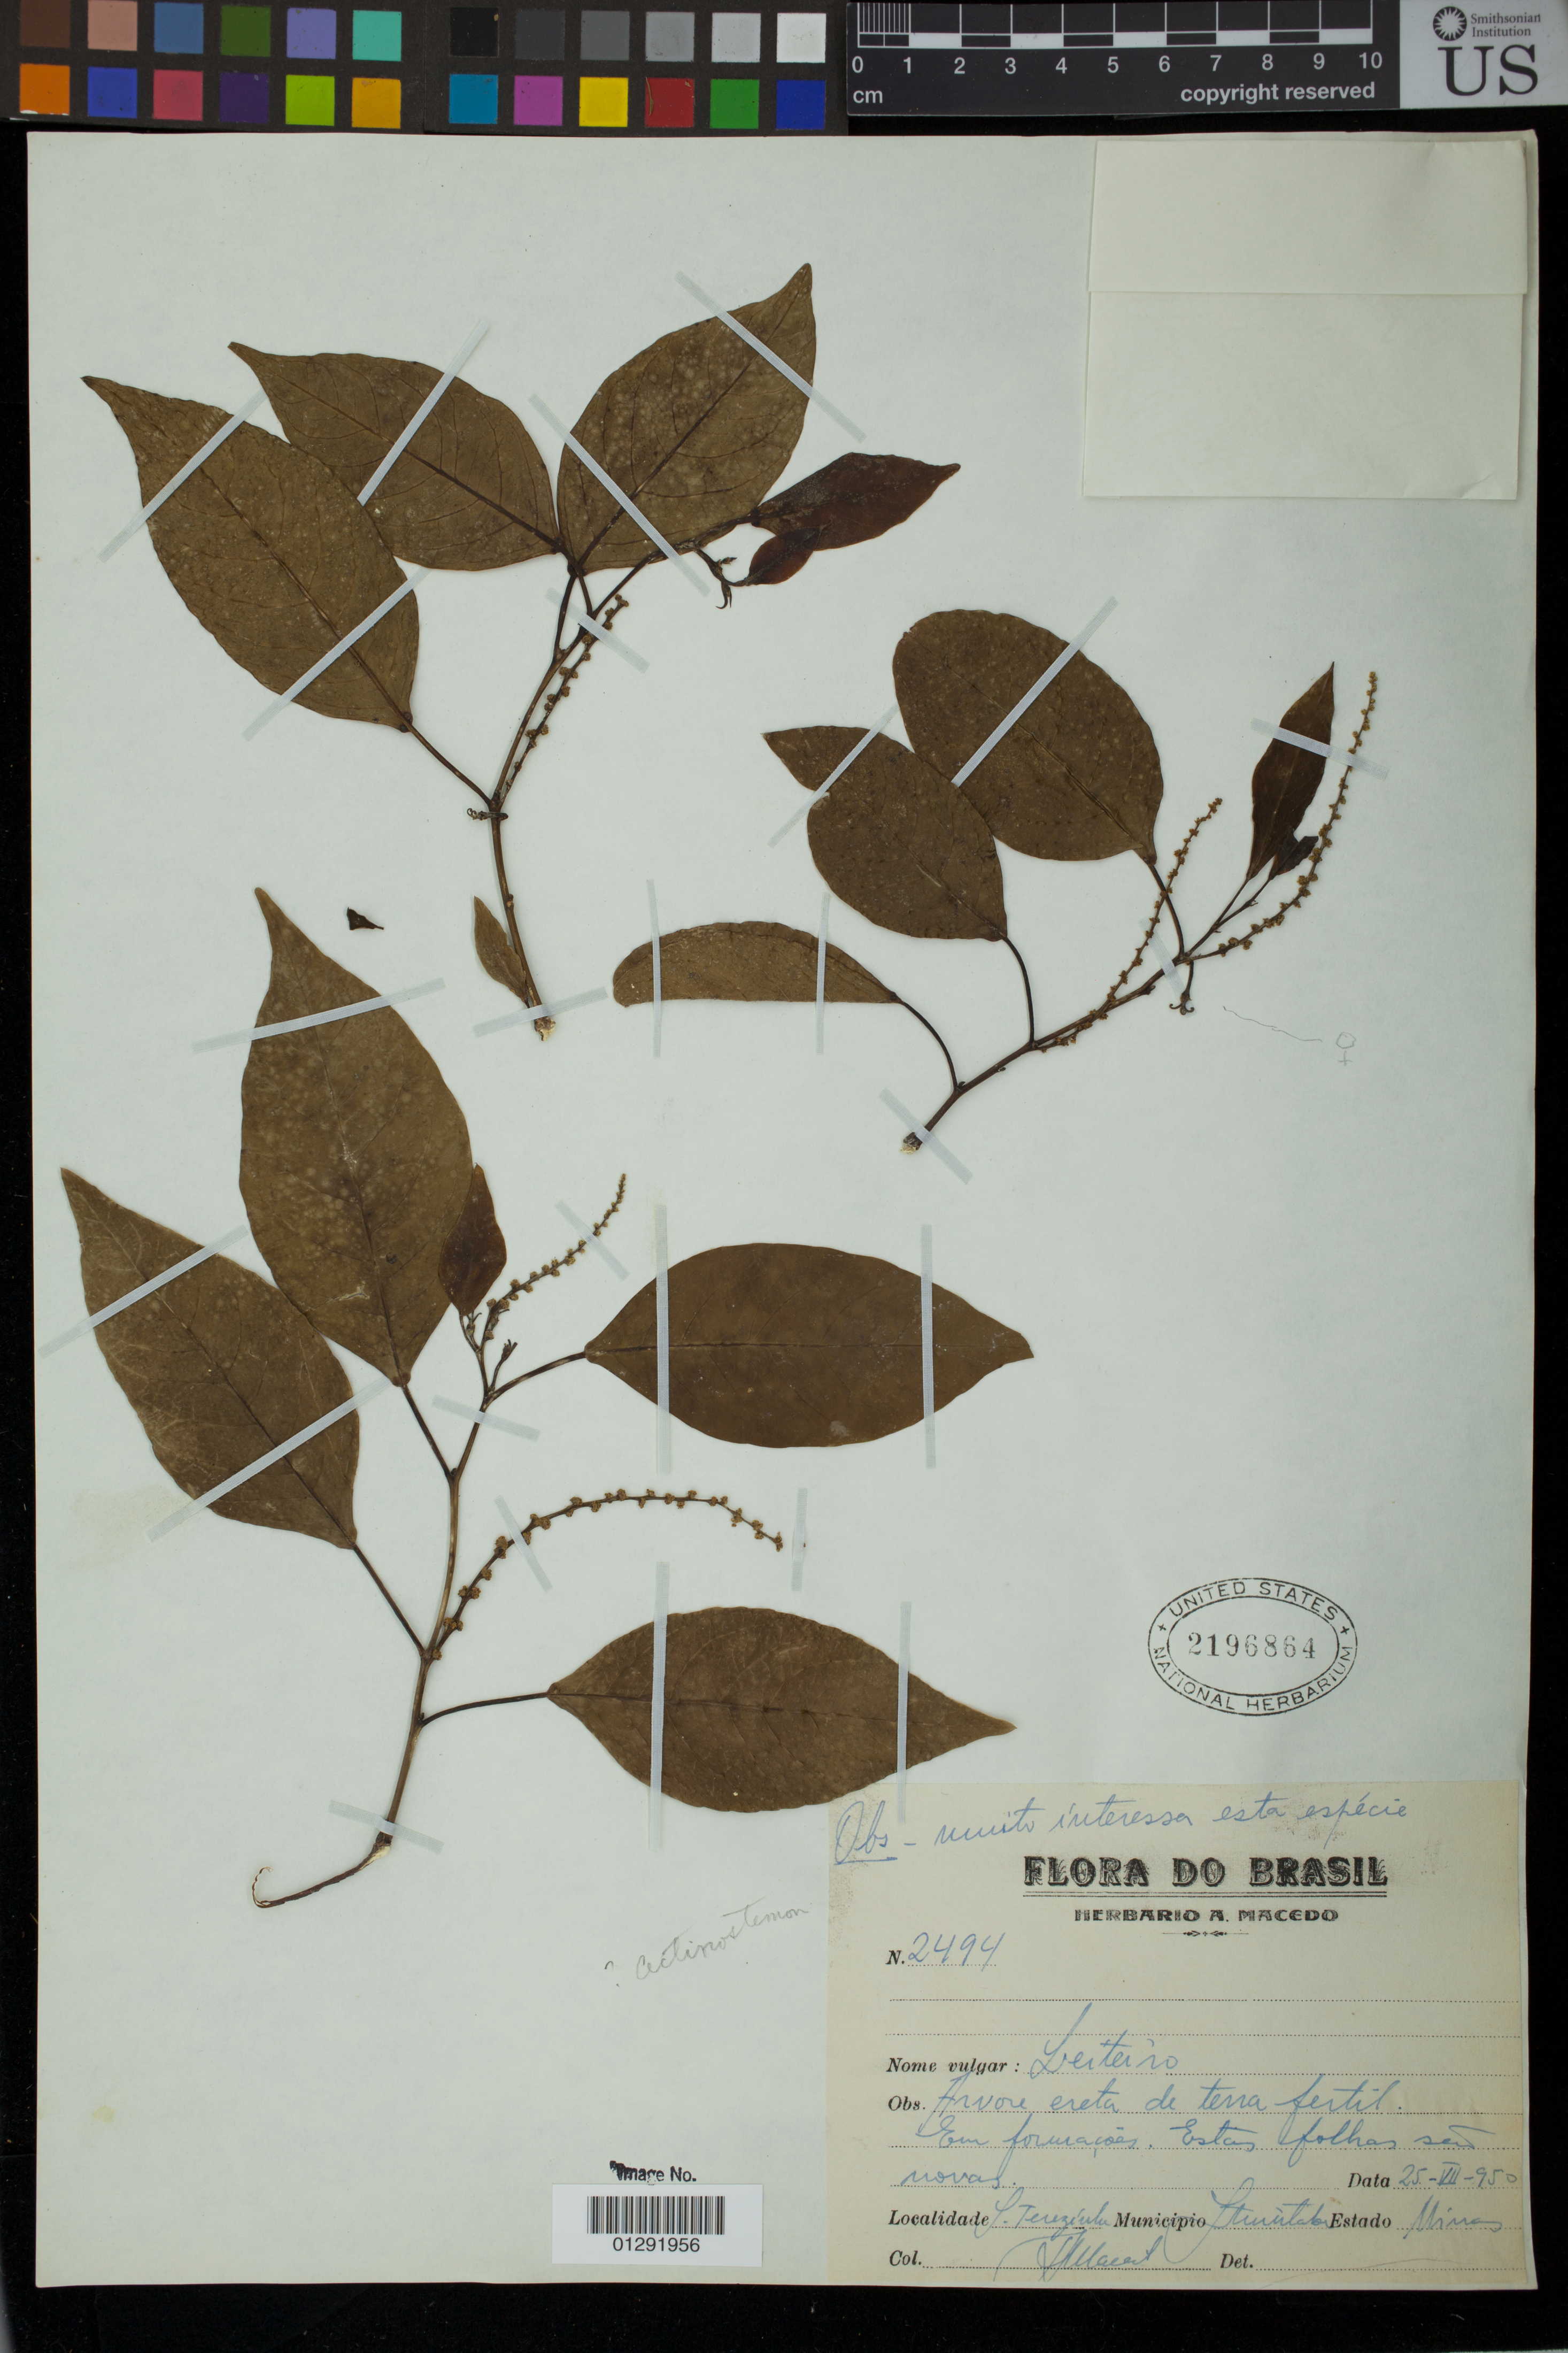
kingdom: Plantae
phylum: Tracheophyta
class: Magnoliopsida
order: Malpighiales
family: Euphorbiaceae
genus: Sebastiania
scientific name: Sebastiania sp.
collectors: A. Macedo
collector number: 2494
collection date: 1950-07-25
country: Brazil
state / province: Minas Gerais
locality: S. terezinha. Ituiutaba.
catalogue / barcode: US 2196864